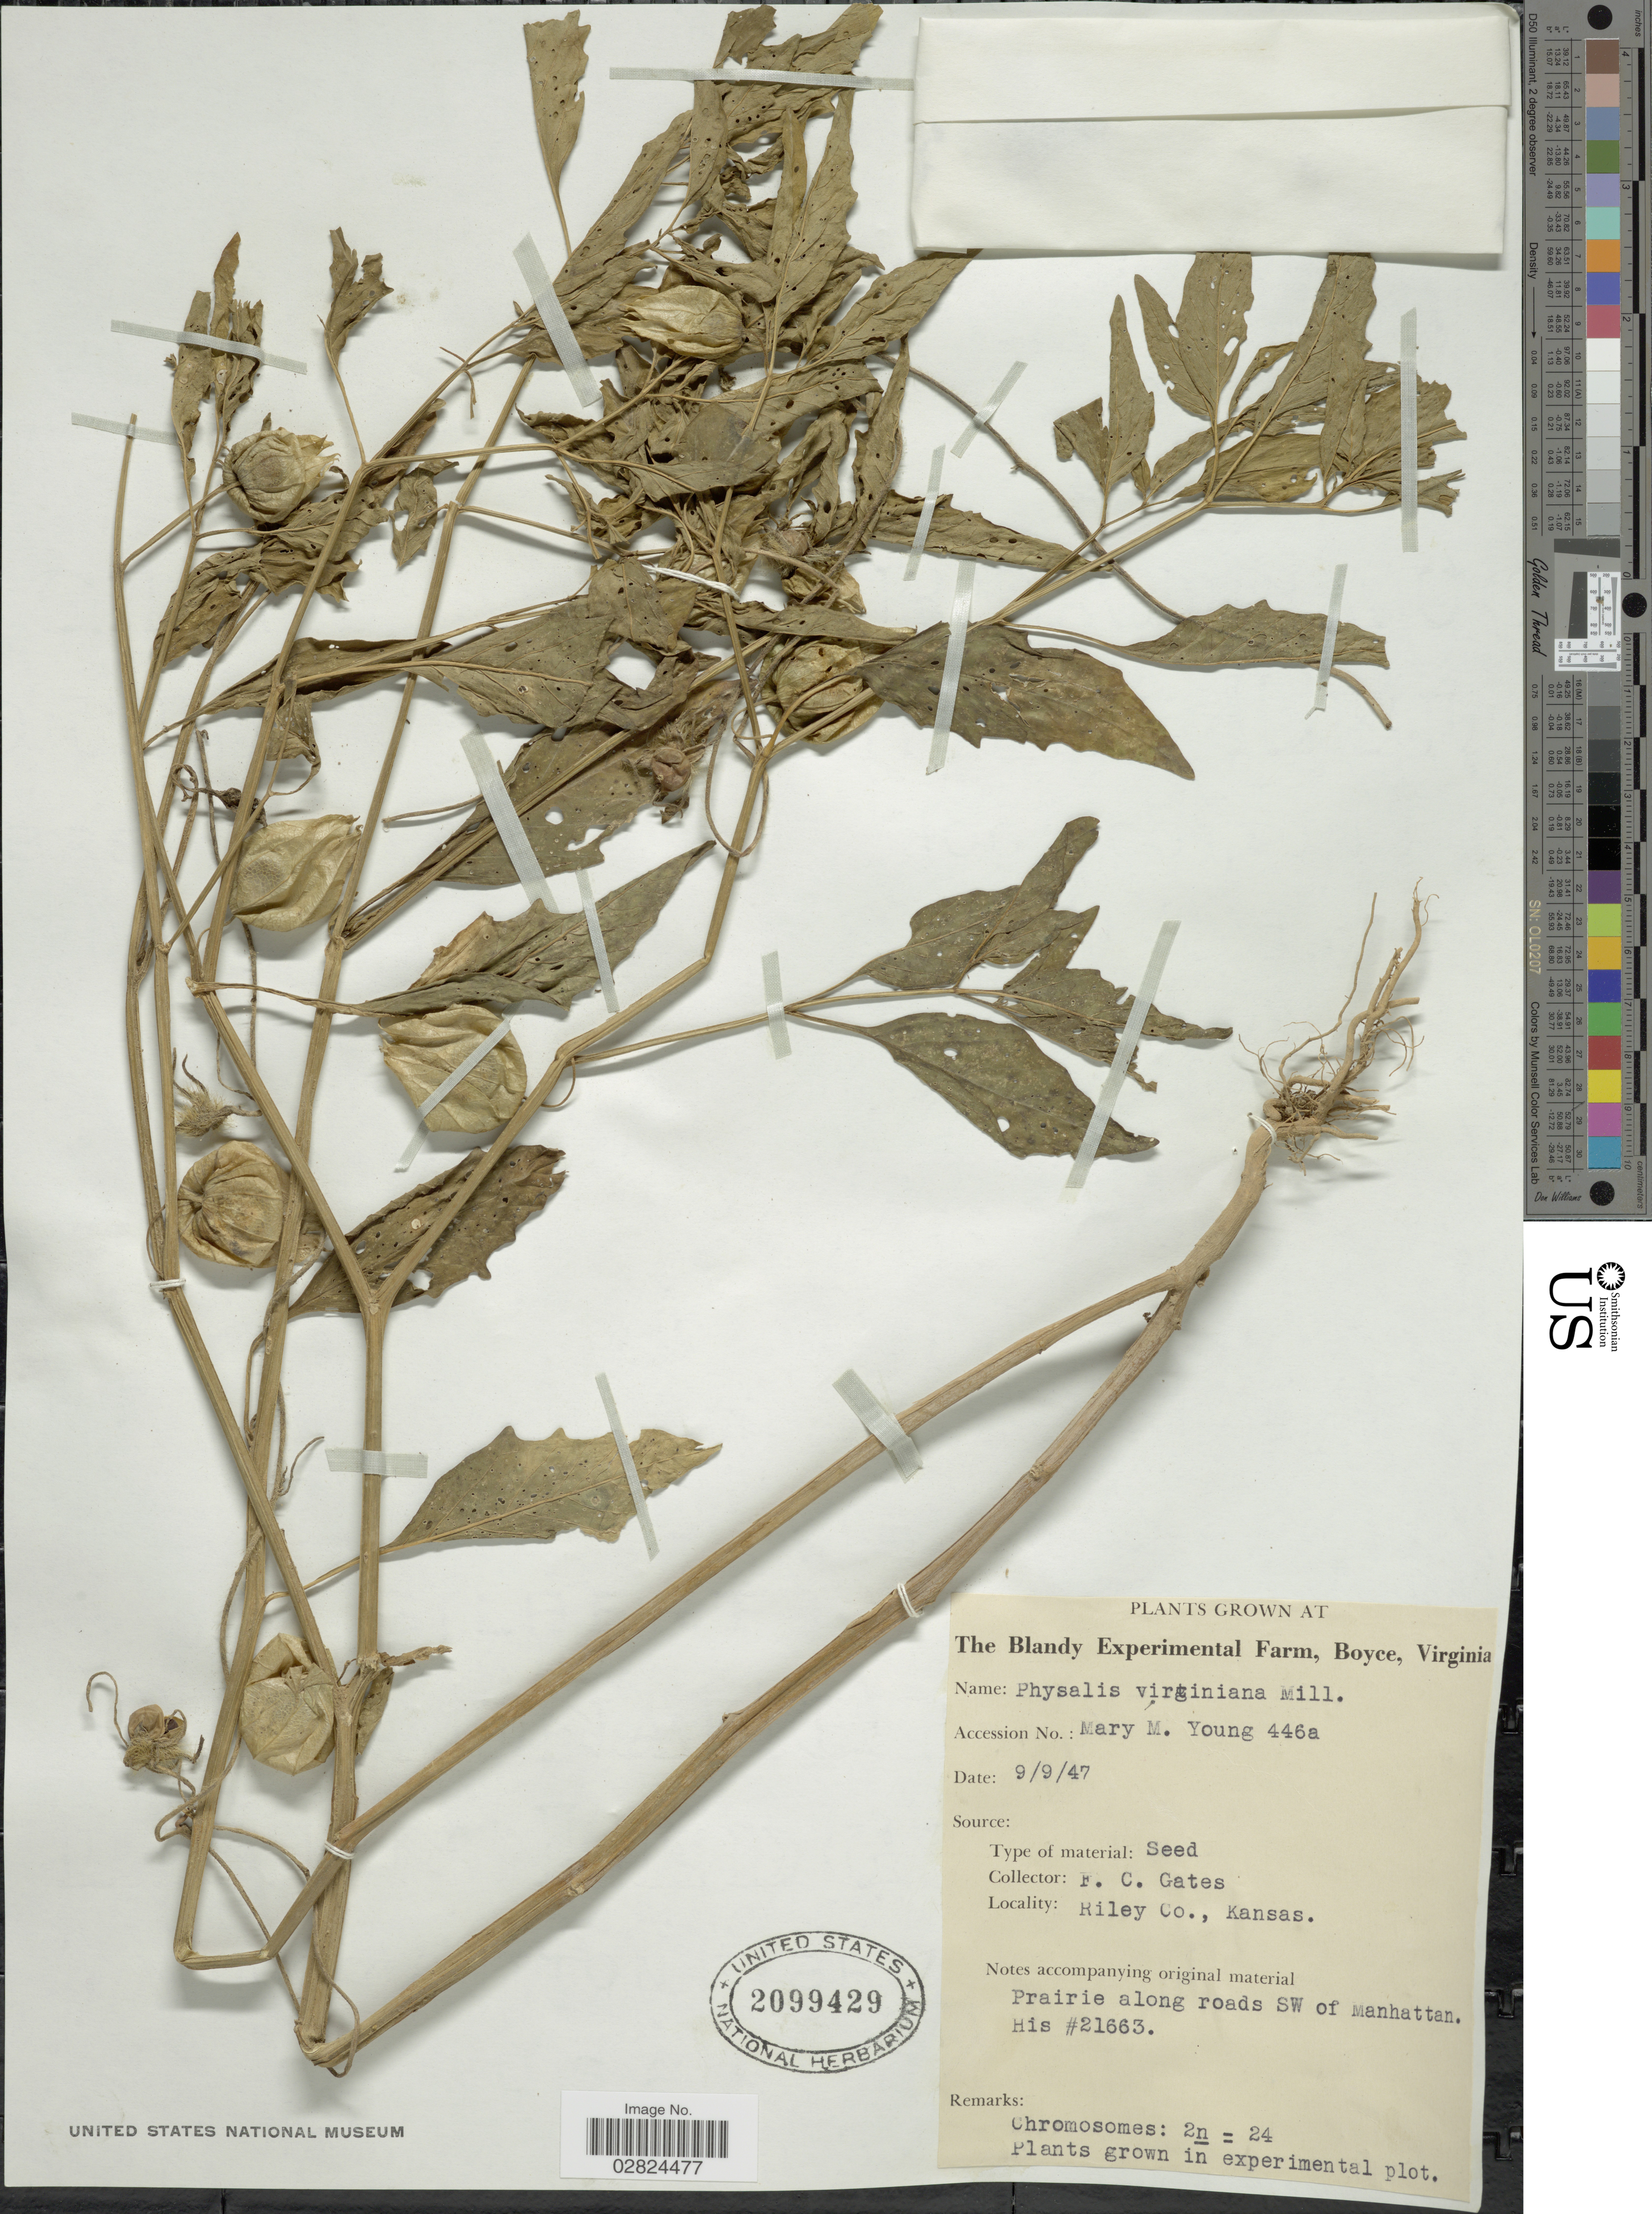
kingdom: Plantae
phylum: Tracheophyta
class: Magnoliopsida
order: Solanales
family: Solanaceae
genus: Physalis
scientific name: Physalis virginiana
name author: Mill.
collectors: M. Young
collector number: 446a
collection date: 1947-09-09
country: United States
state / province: Virginia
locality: The Blandy Experimental Farm, Boyce.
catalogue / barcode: US 2099429